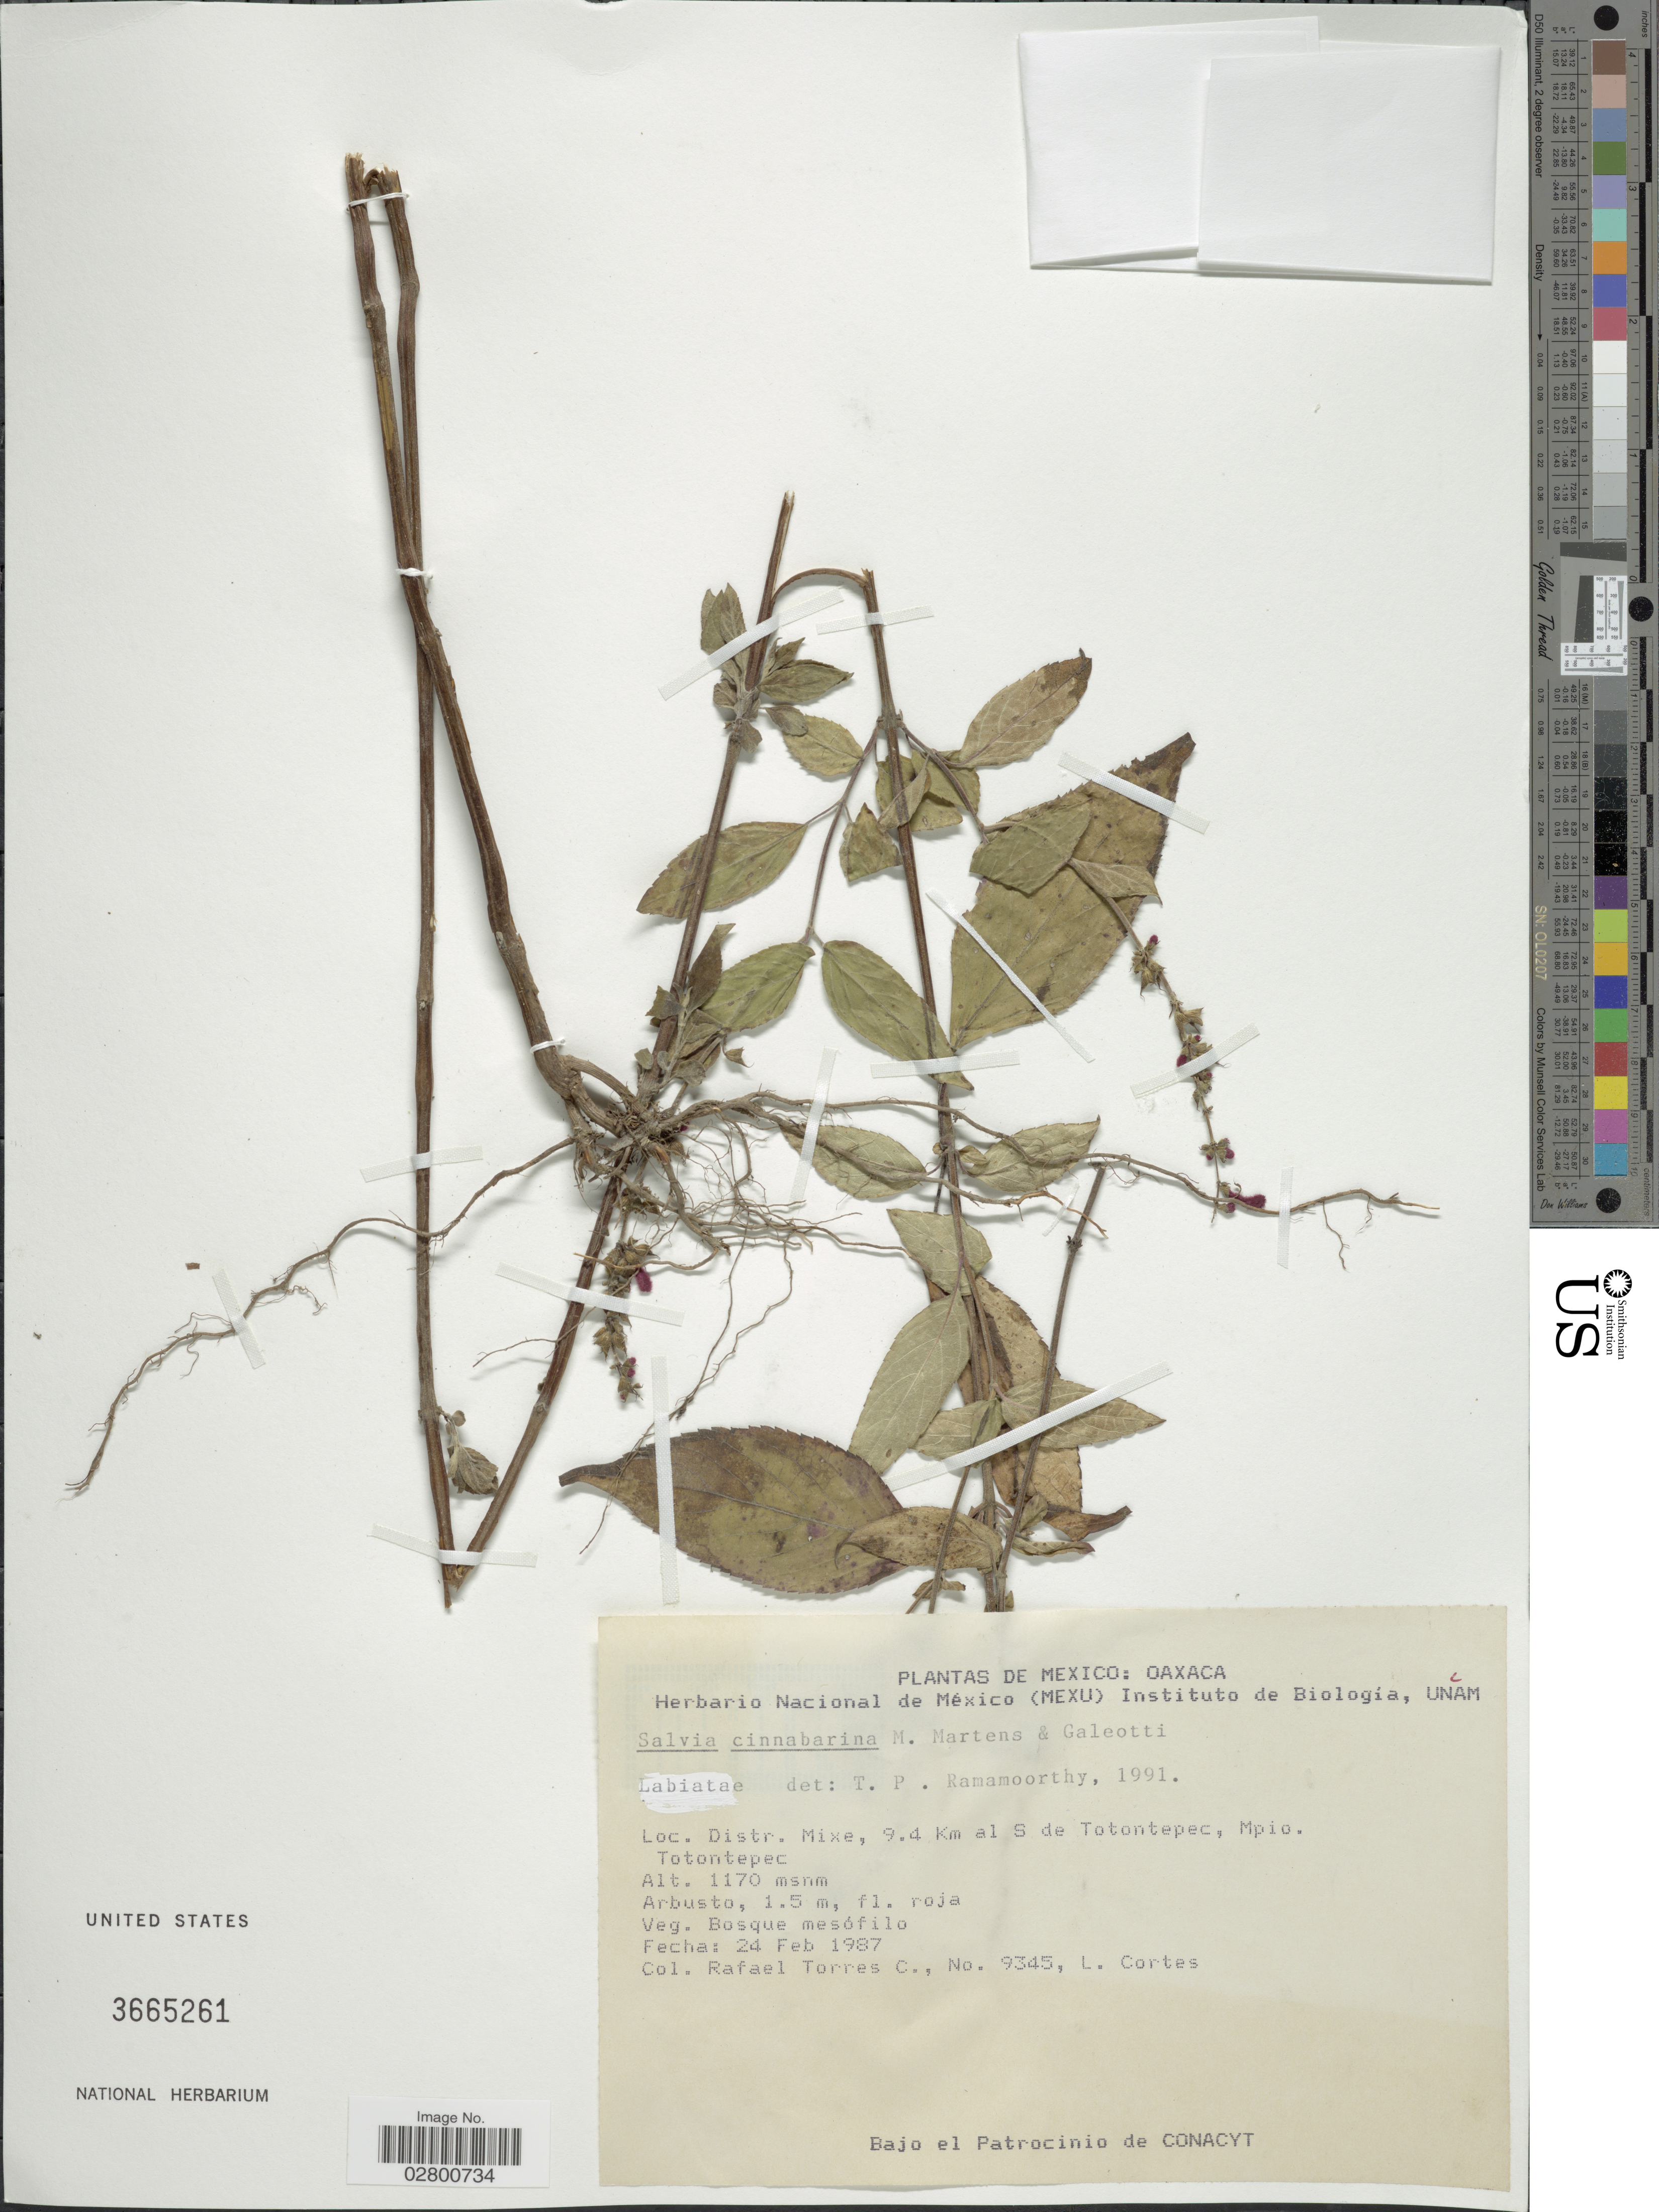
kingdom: Plantae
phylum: Tracheophyta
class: Magnoliopsida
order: Lamiales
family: Lamiaceae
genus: Salvia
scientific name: Salvia cinnabarina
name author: M. Martens & Galeotti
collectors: R. Torres C. & L. Cortes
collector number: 9345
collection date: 1987-02-24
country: Mexico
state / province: Oaxaca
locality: Distr. Mixe, 9.4 km al S de Totontepec, Mpio. Totontepec.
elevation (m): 1170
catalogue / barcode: US 3665261